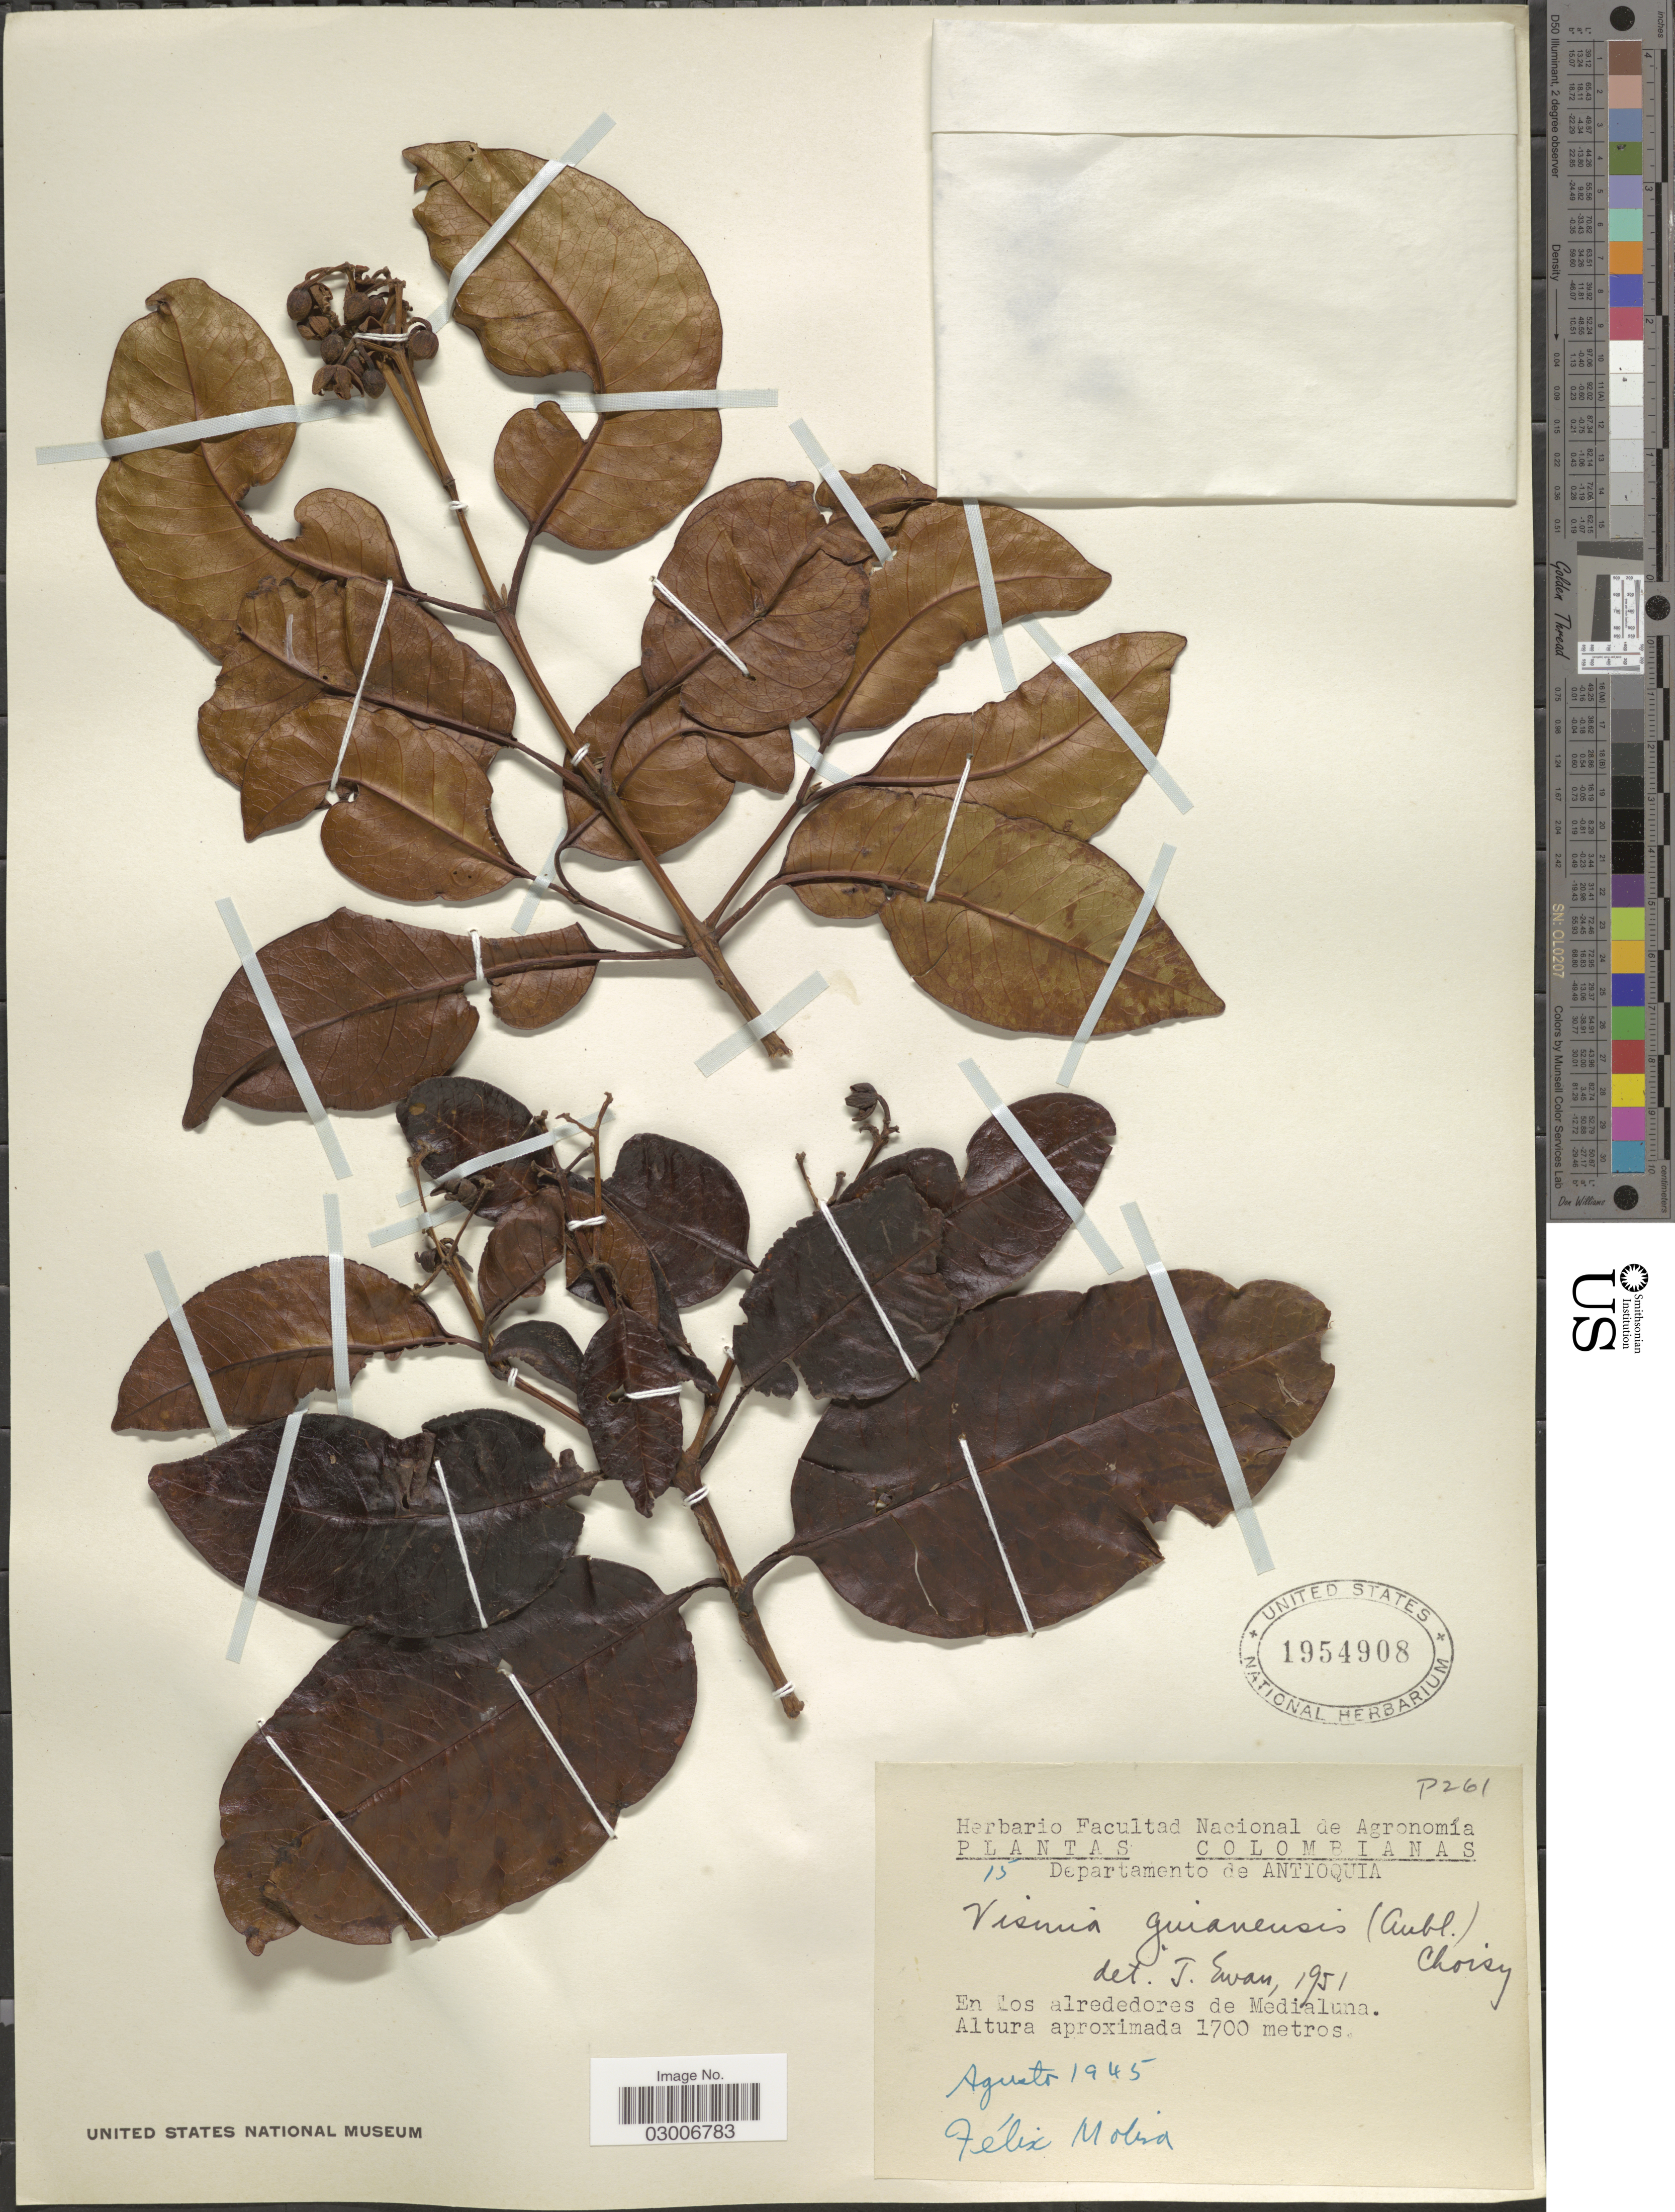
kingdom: Plantae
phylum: Tracheophyta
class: Magnoliopsida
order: Malpighiales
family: Hypericaceae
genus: Vismia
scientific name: Vismia laevis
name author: Triana & Planch.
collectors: F. Molina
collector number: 15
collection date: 1945-08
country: Colombia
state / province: Antioquia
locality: Departamento de Antioquia, En Los alrededores de Medialuna.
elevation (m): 1700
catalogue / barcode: US 1954908